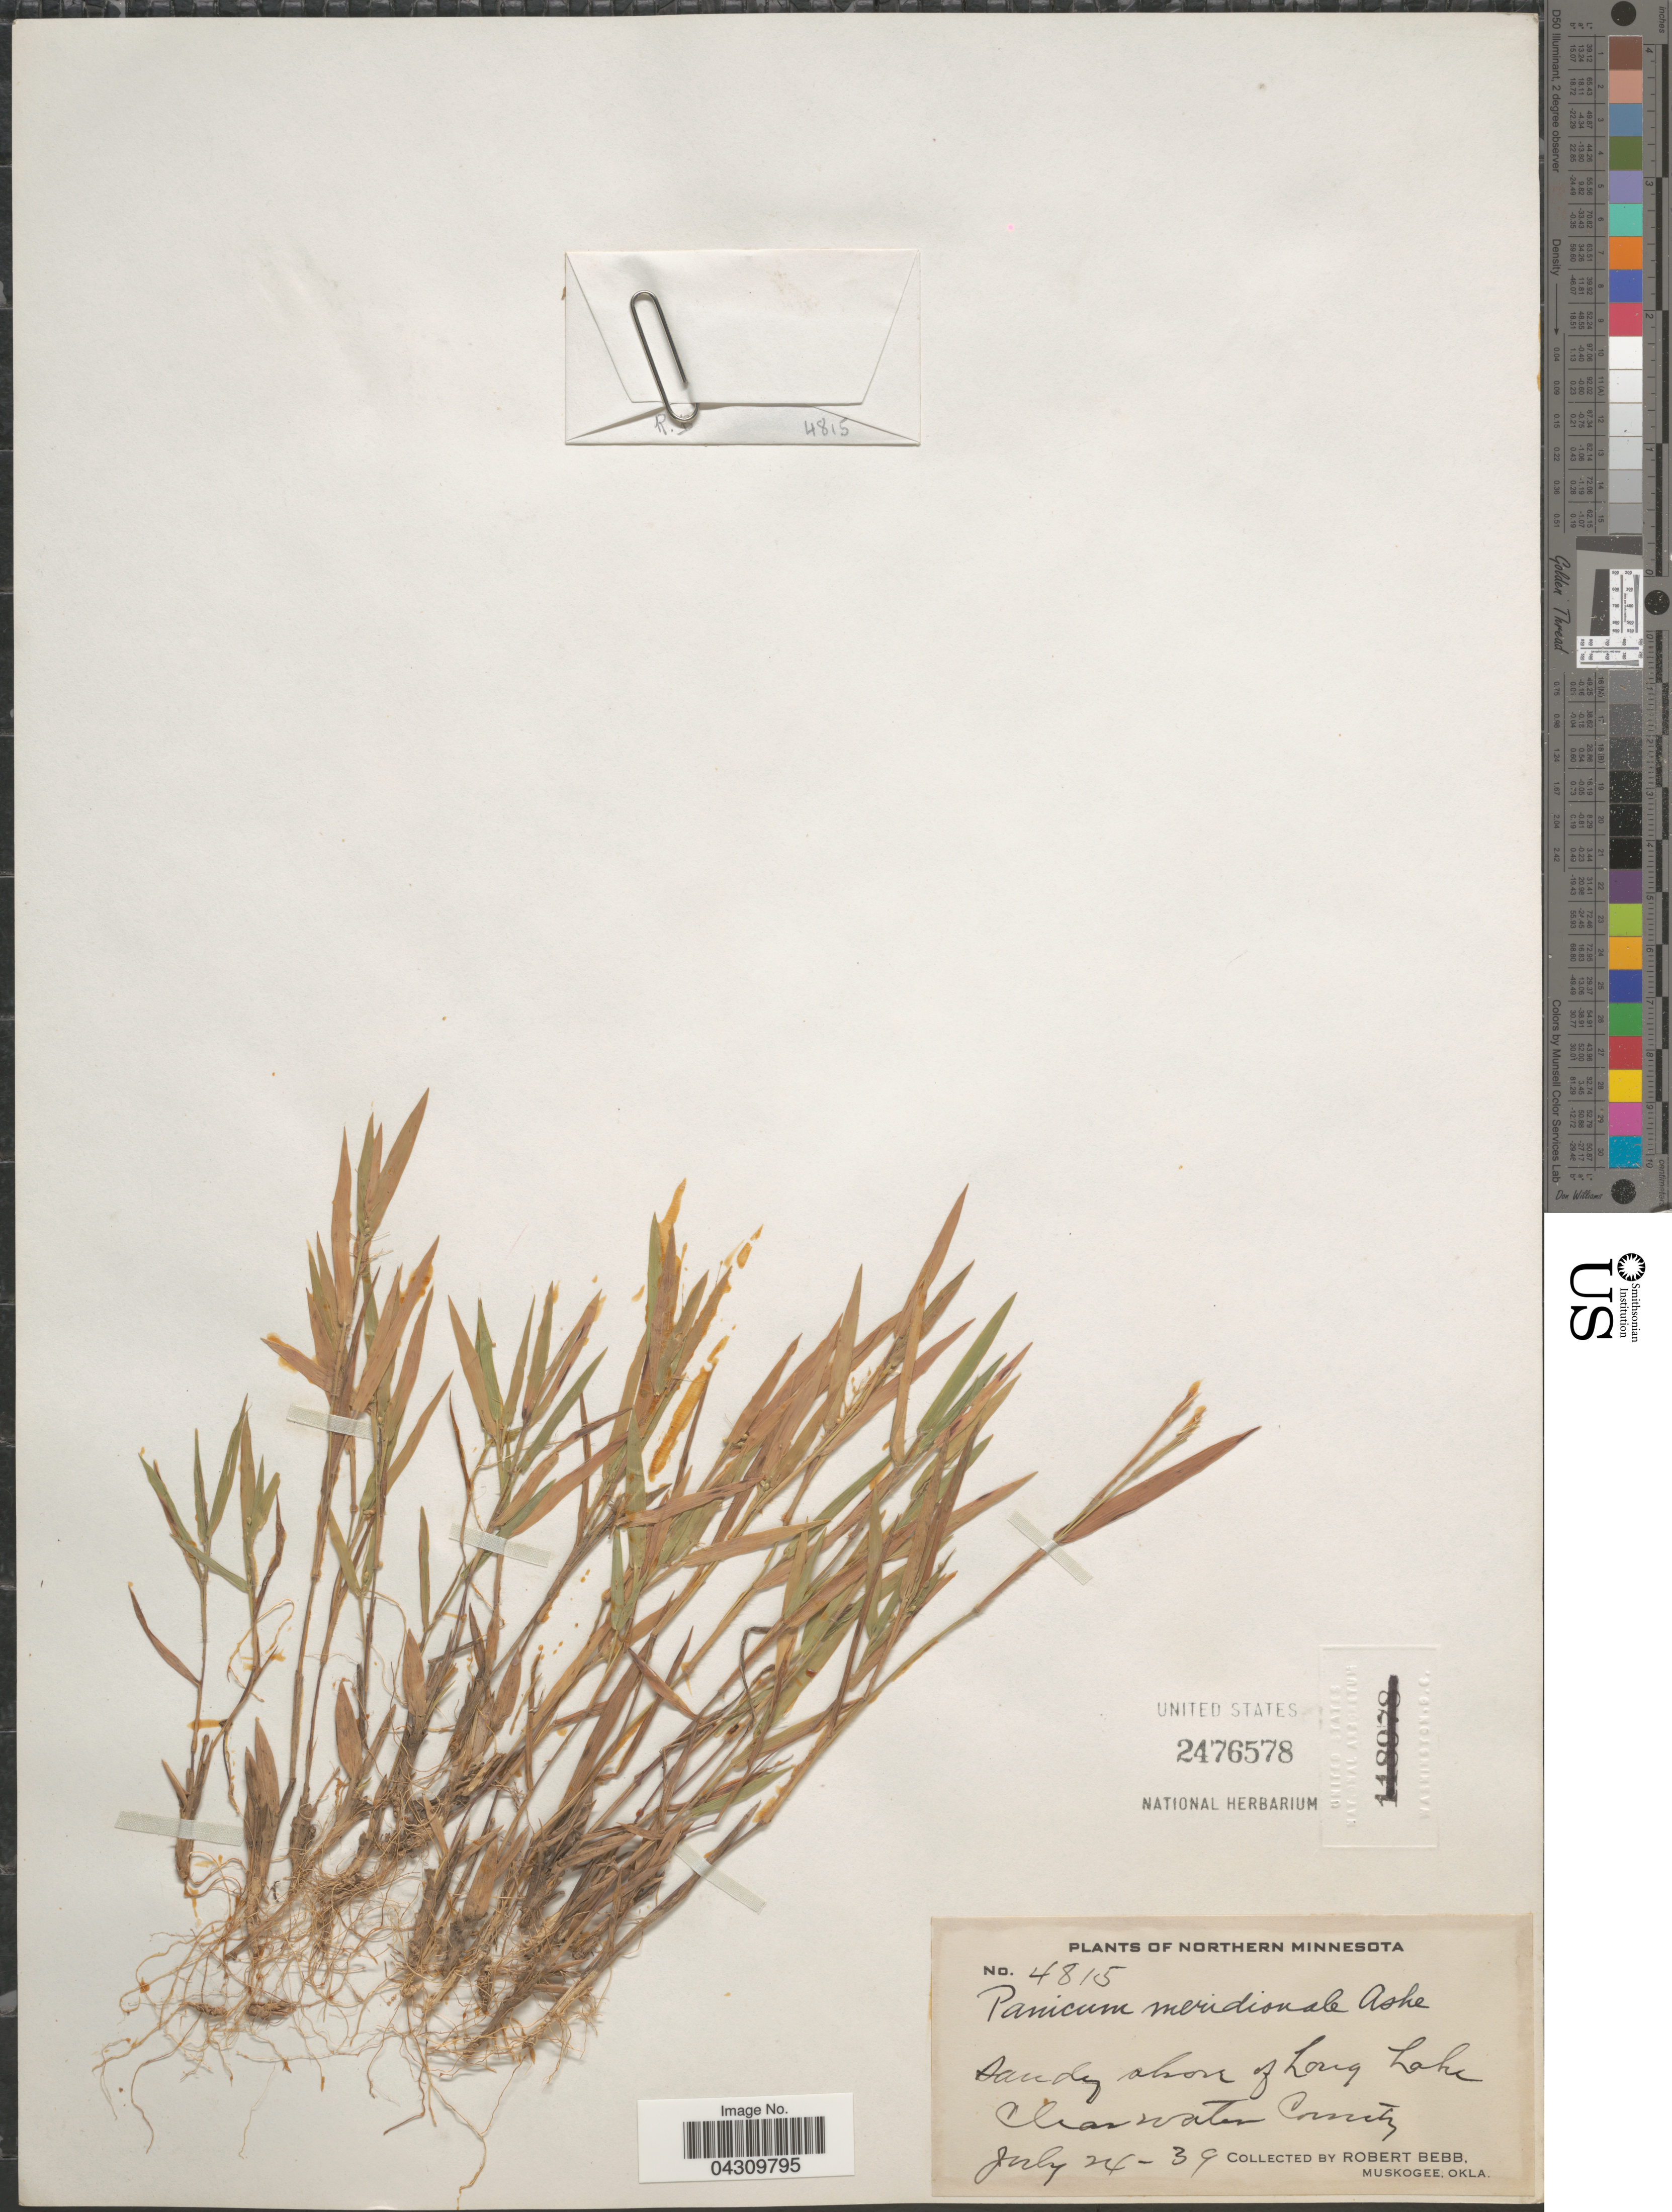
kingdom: Plantae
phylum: Tracheophyta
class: Liliopsida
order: Poales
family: Poaceae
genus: Dichanthelium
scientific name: Dichanthelium acuminatum var. acuminatum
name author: (Sw.) Gould & C.A. Clark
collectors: R. Bebb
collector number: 4815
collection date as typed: Transcribed d/m/y: 24/7/39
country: United States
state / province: Minnesota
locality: Northern Minnesota. Sandy shore of Long Lake. Clearwater County.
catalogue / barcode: US 2476578